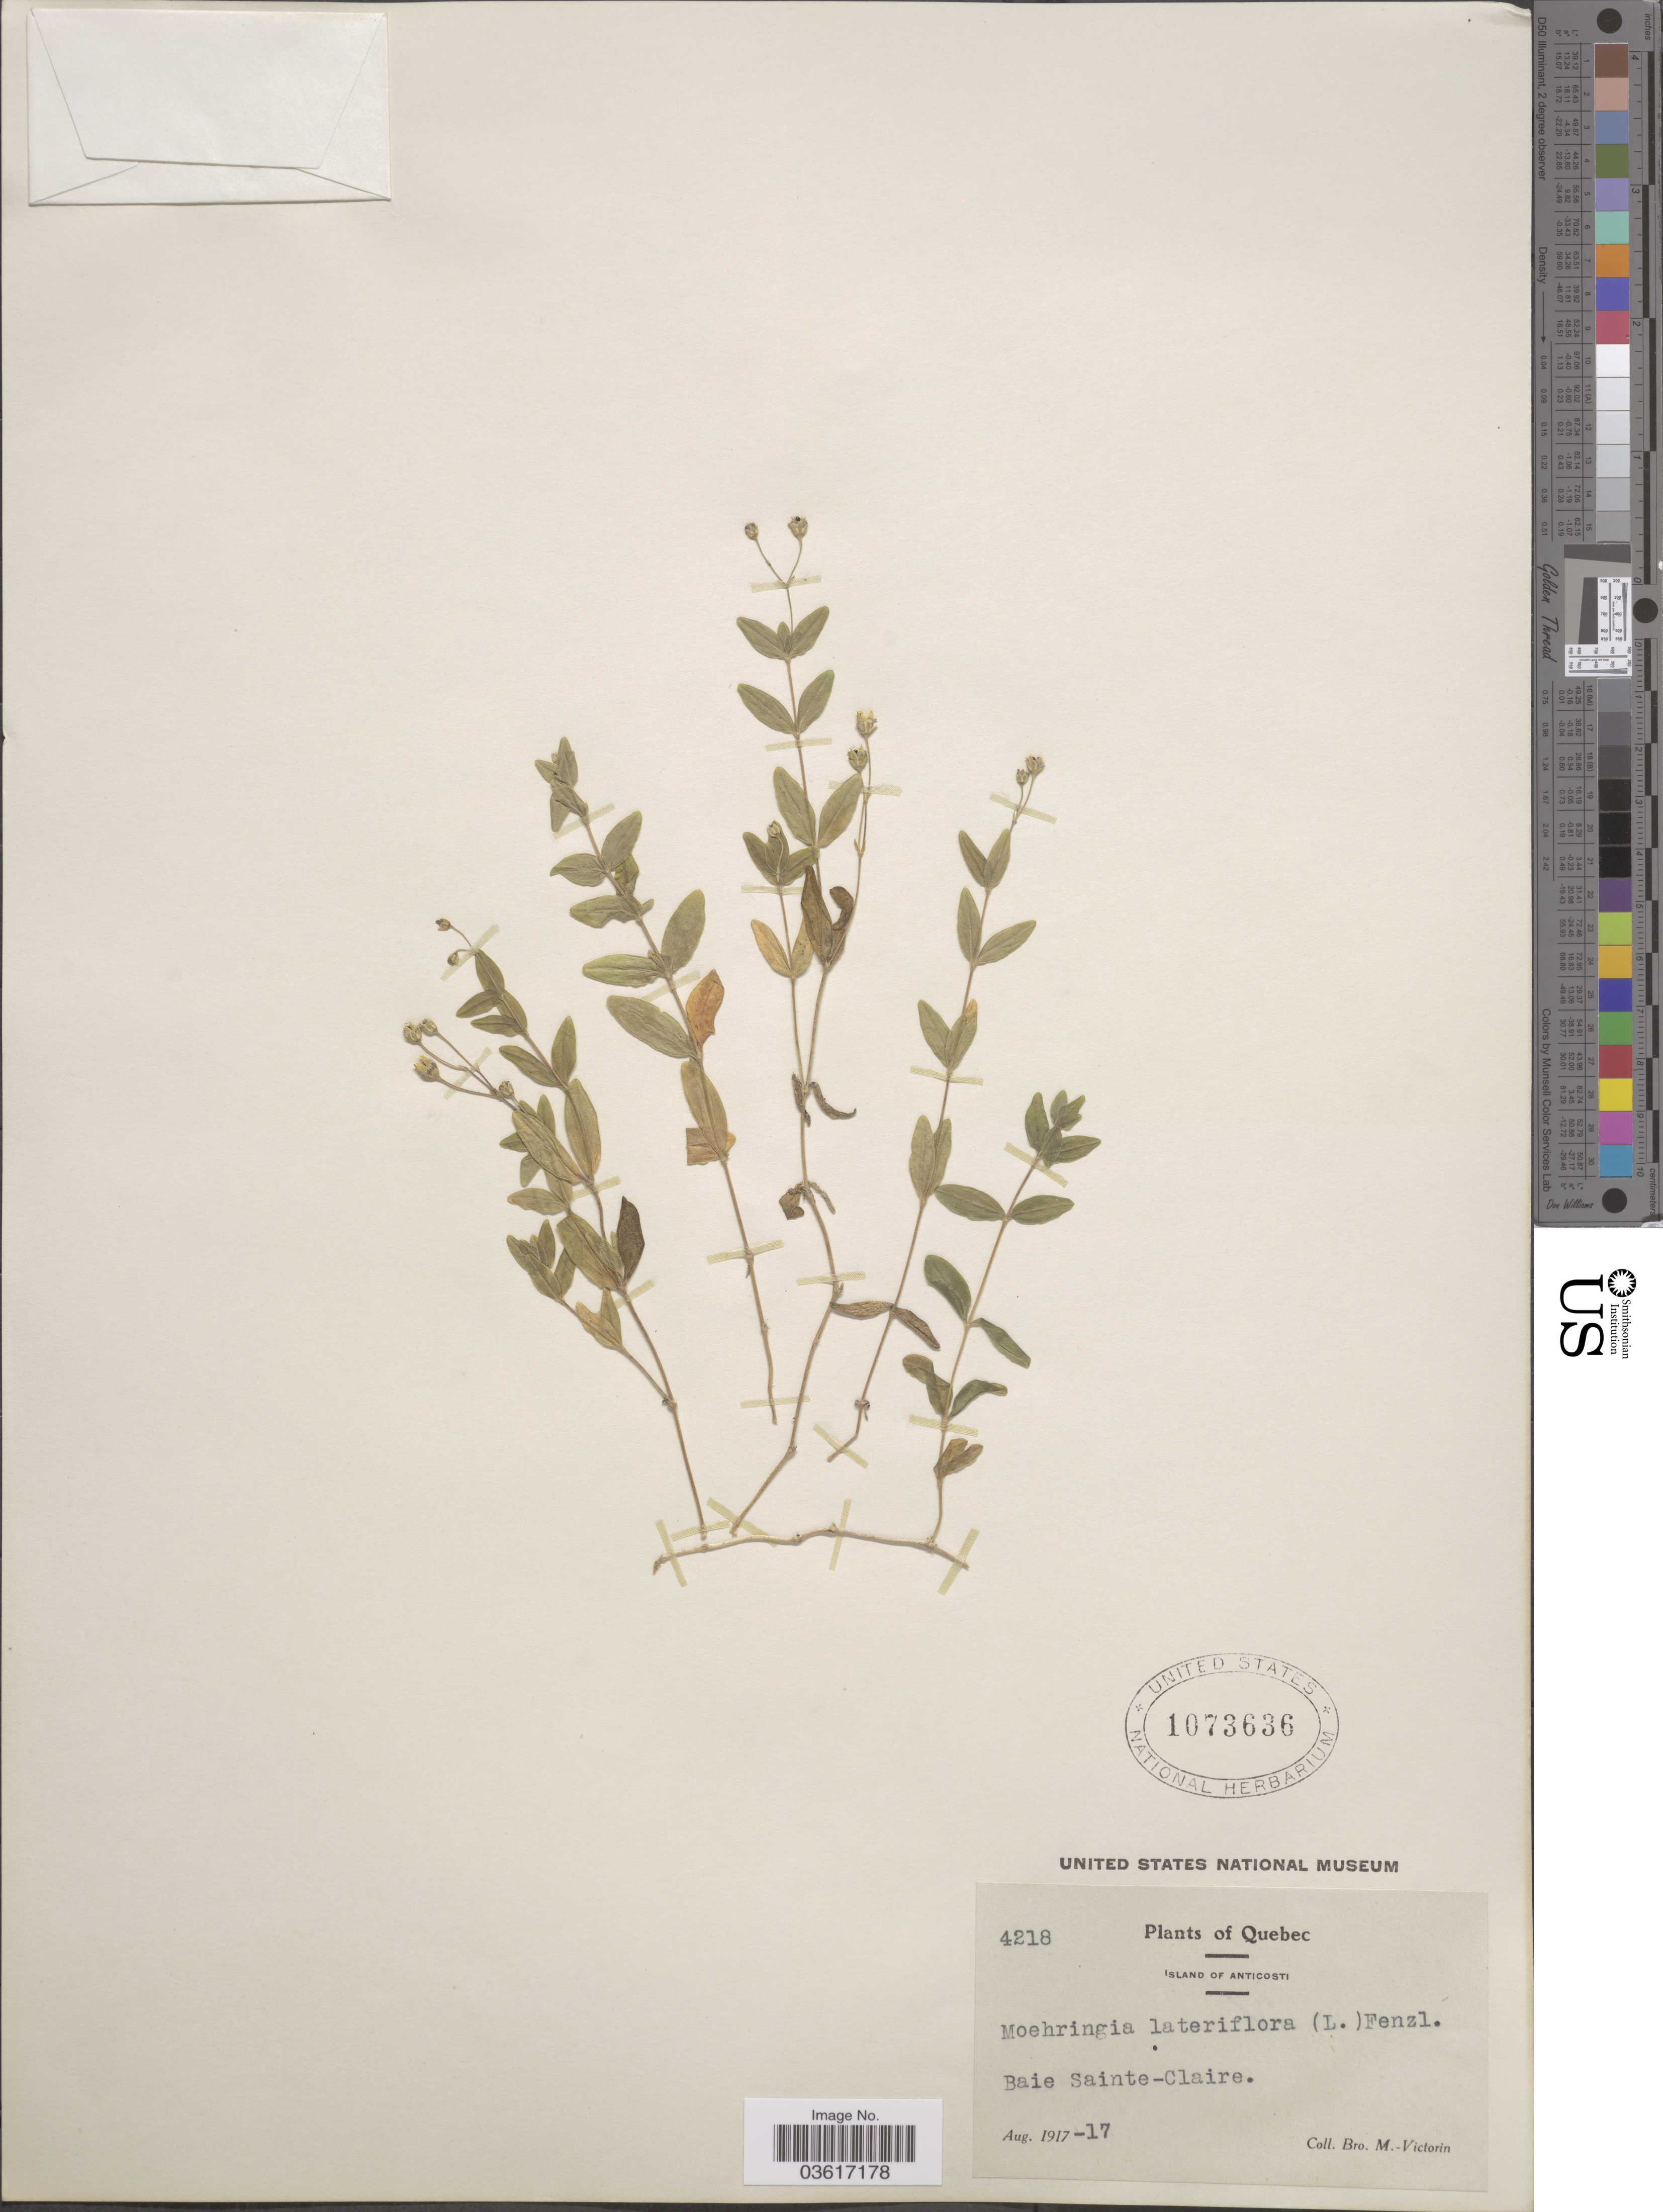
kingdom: Plantae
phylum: Tracheophyta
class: Magnoliopsida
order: Caryophyllales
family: Caryophyllaceae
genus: Moehringia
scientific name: Moehringia lateriflora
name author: (L.) Fenzl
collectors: Fr. Marie-Victorin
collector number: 4218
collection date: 1917-08-17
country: Canada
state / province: Quebec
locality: Island of Anticosti. Baie Sainte-Claire.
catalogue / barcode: US 1073636